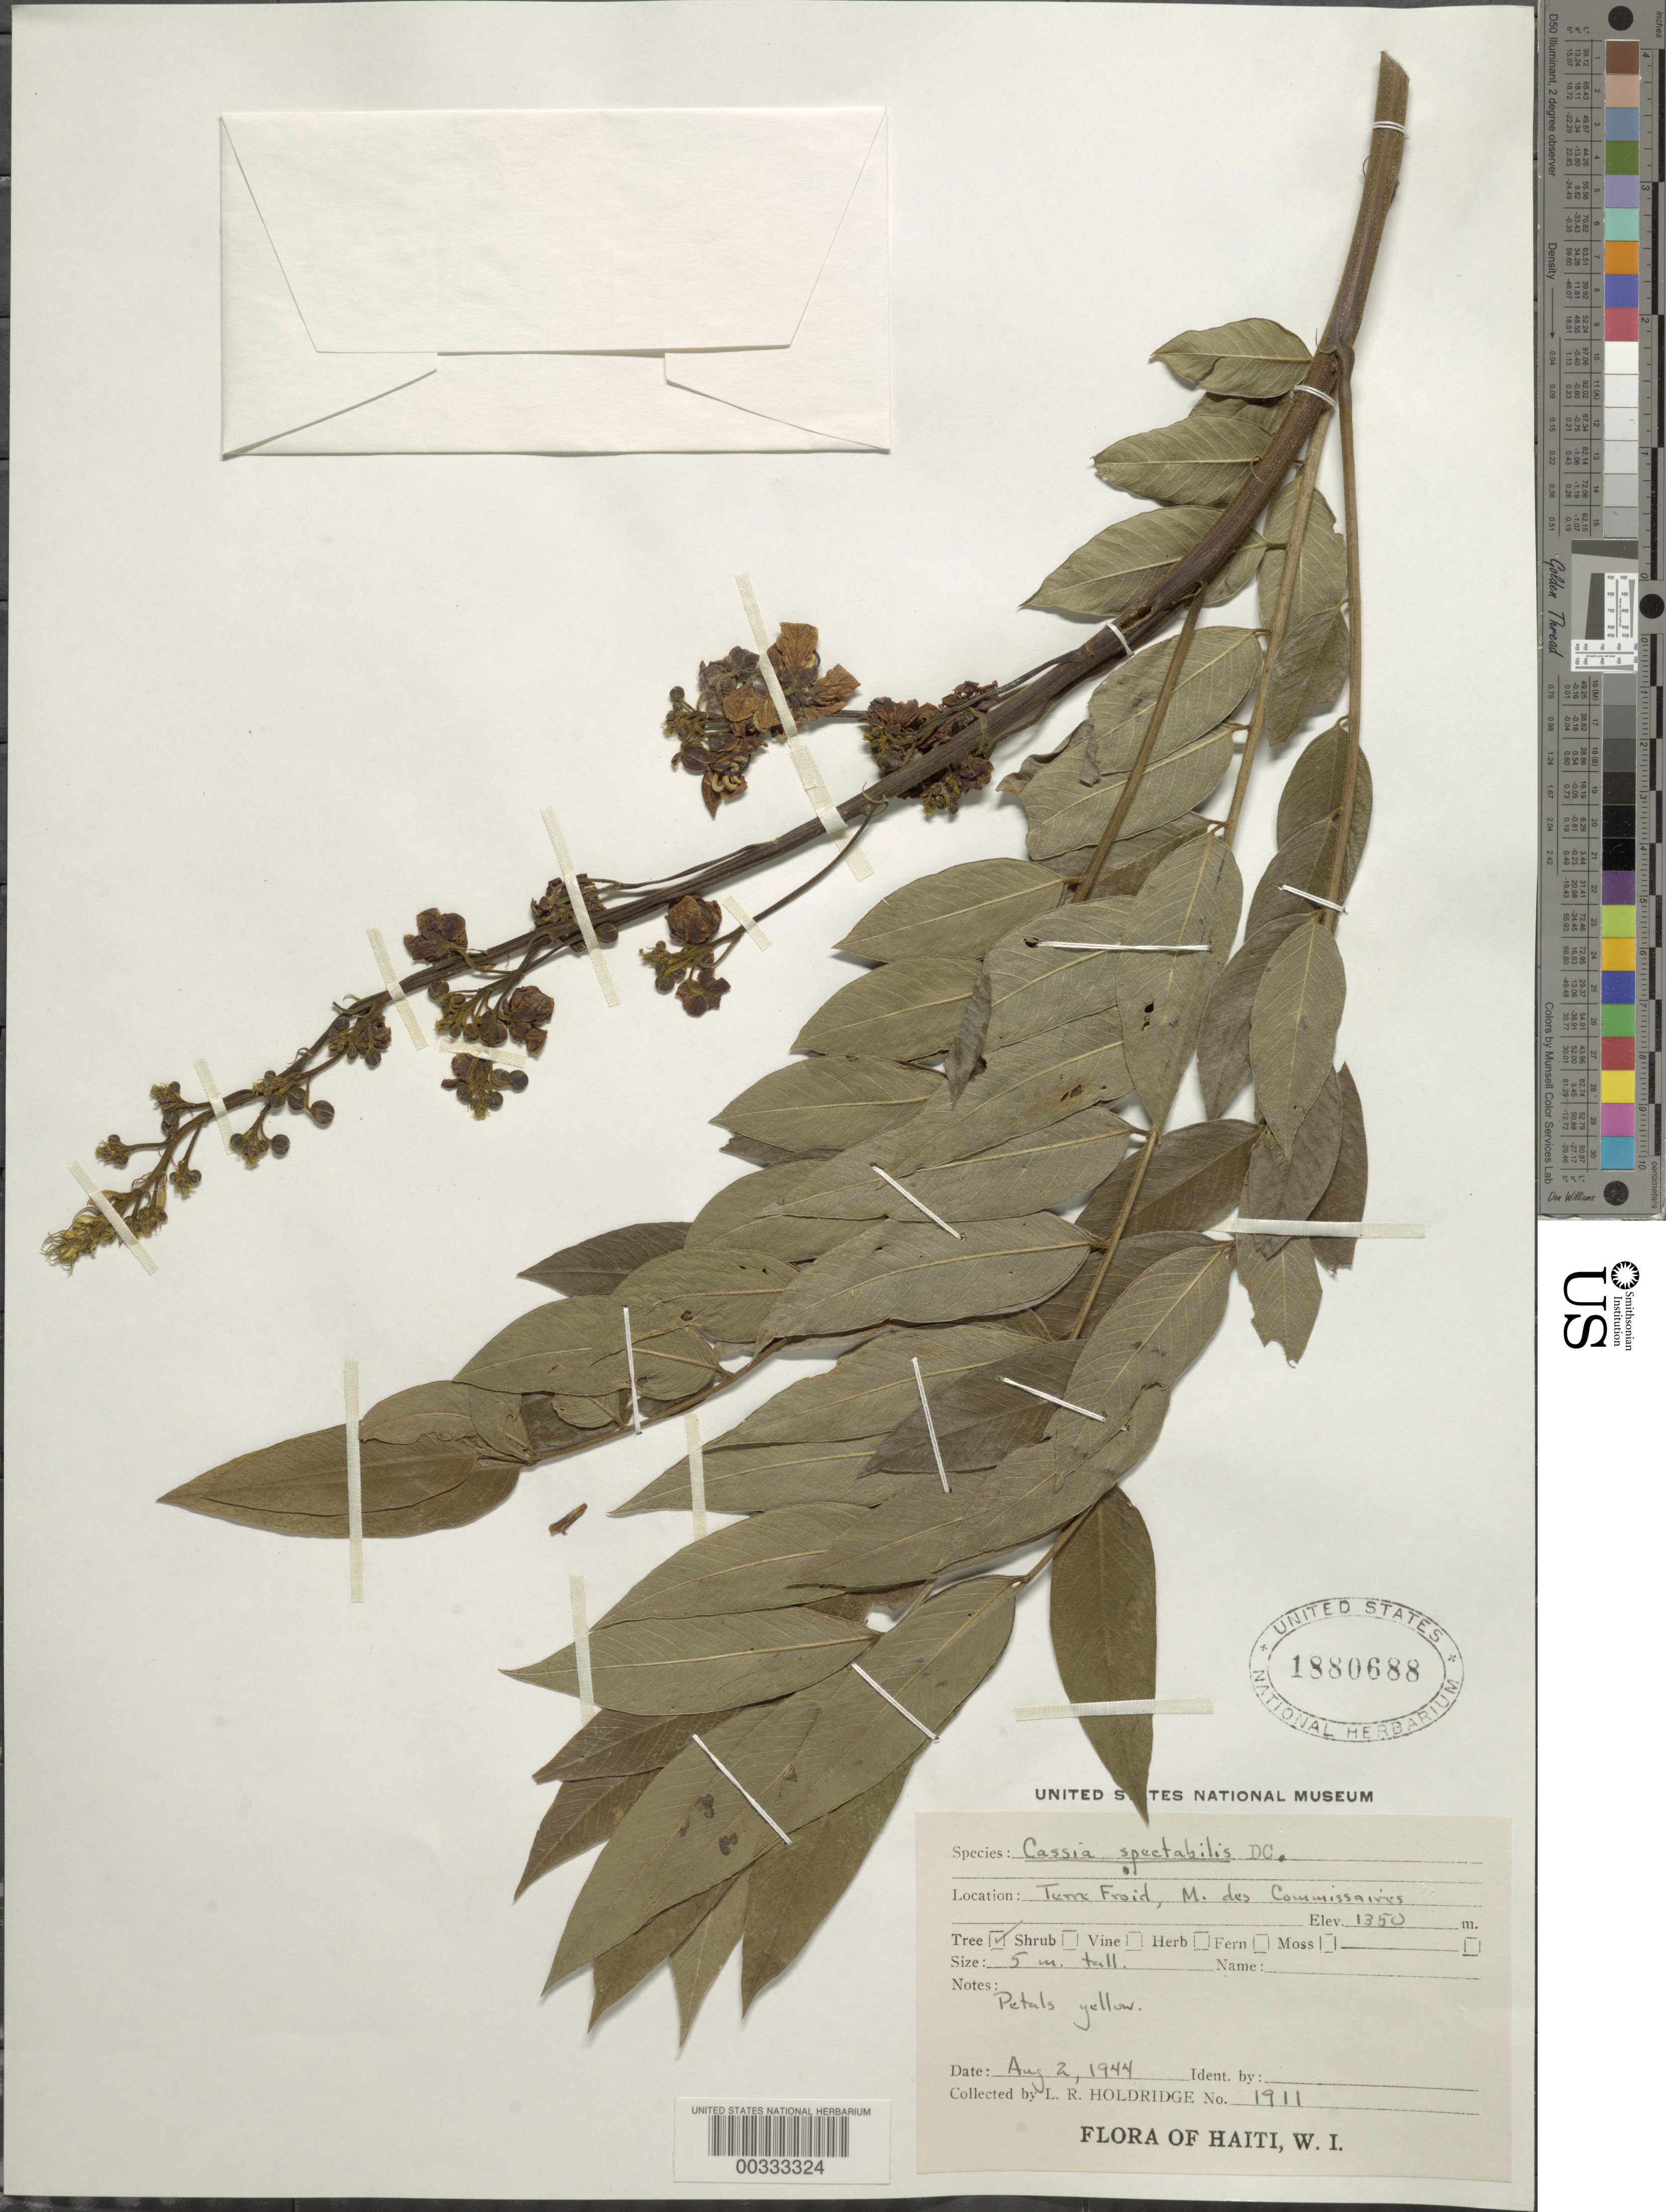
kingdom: Plantae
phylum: Tracheophyta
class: Magnoliopsida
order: Fabales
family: Fabaceae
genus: Senna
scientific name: Senna spectabilis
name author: (DC.) H.S. Irwin & Barneby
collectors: L. Holdridge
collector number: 1911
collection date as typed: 02 Aug 1944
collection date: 1944-08-02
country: Haiti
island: Hispaniola Island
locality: Terre froid, m. des commissaires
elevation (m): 1350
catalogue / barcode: US 1880688